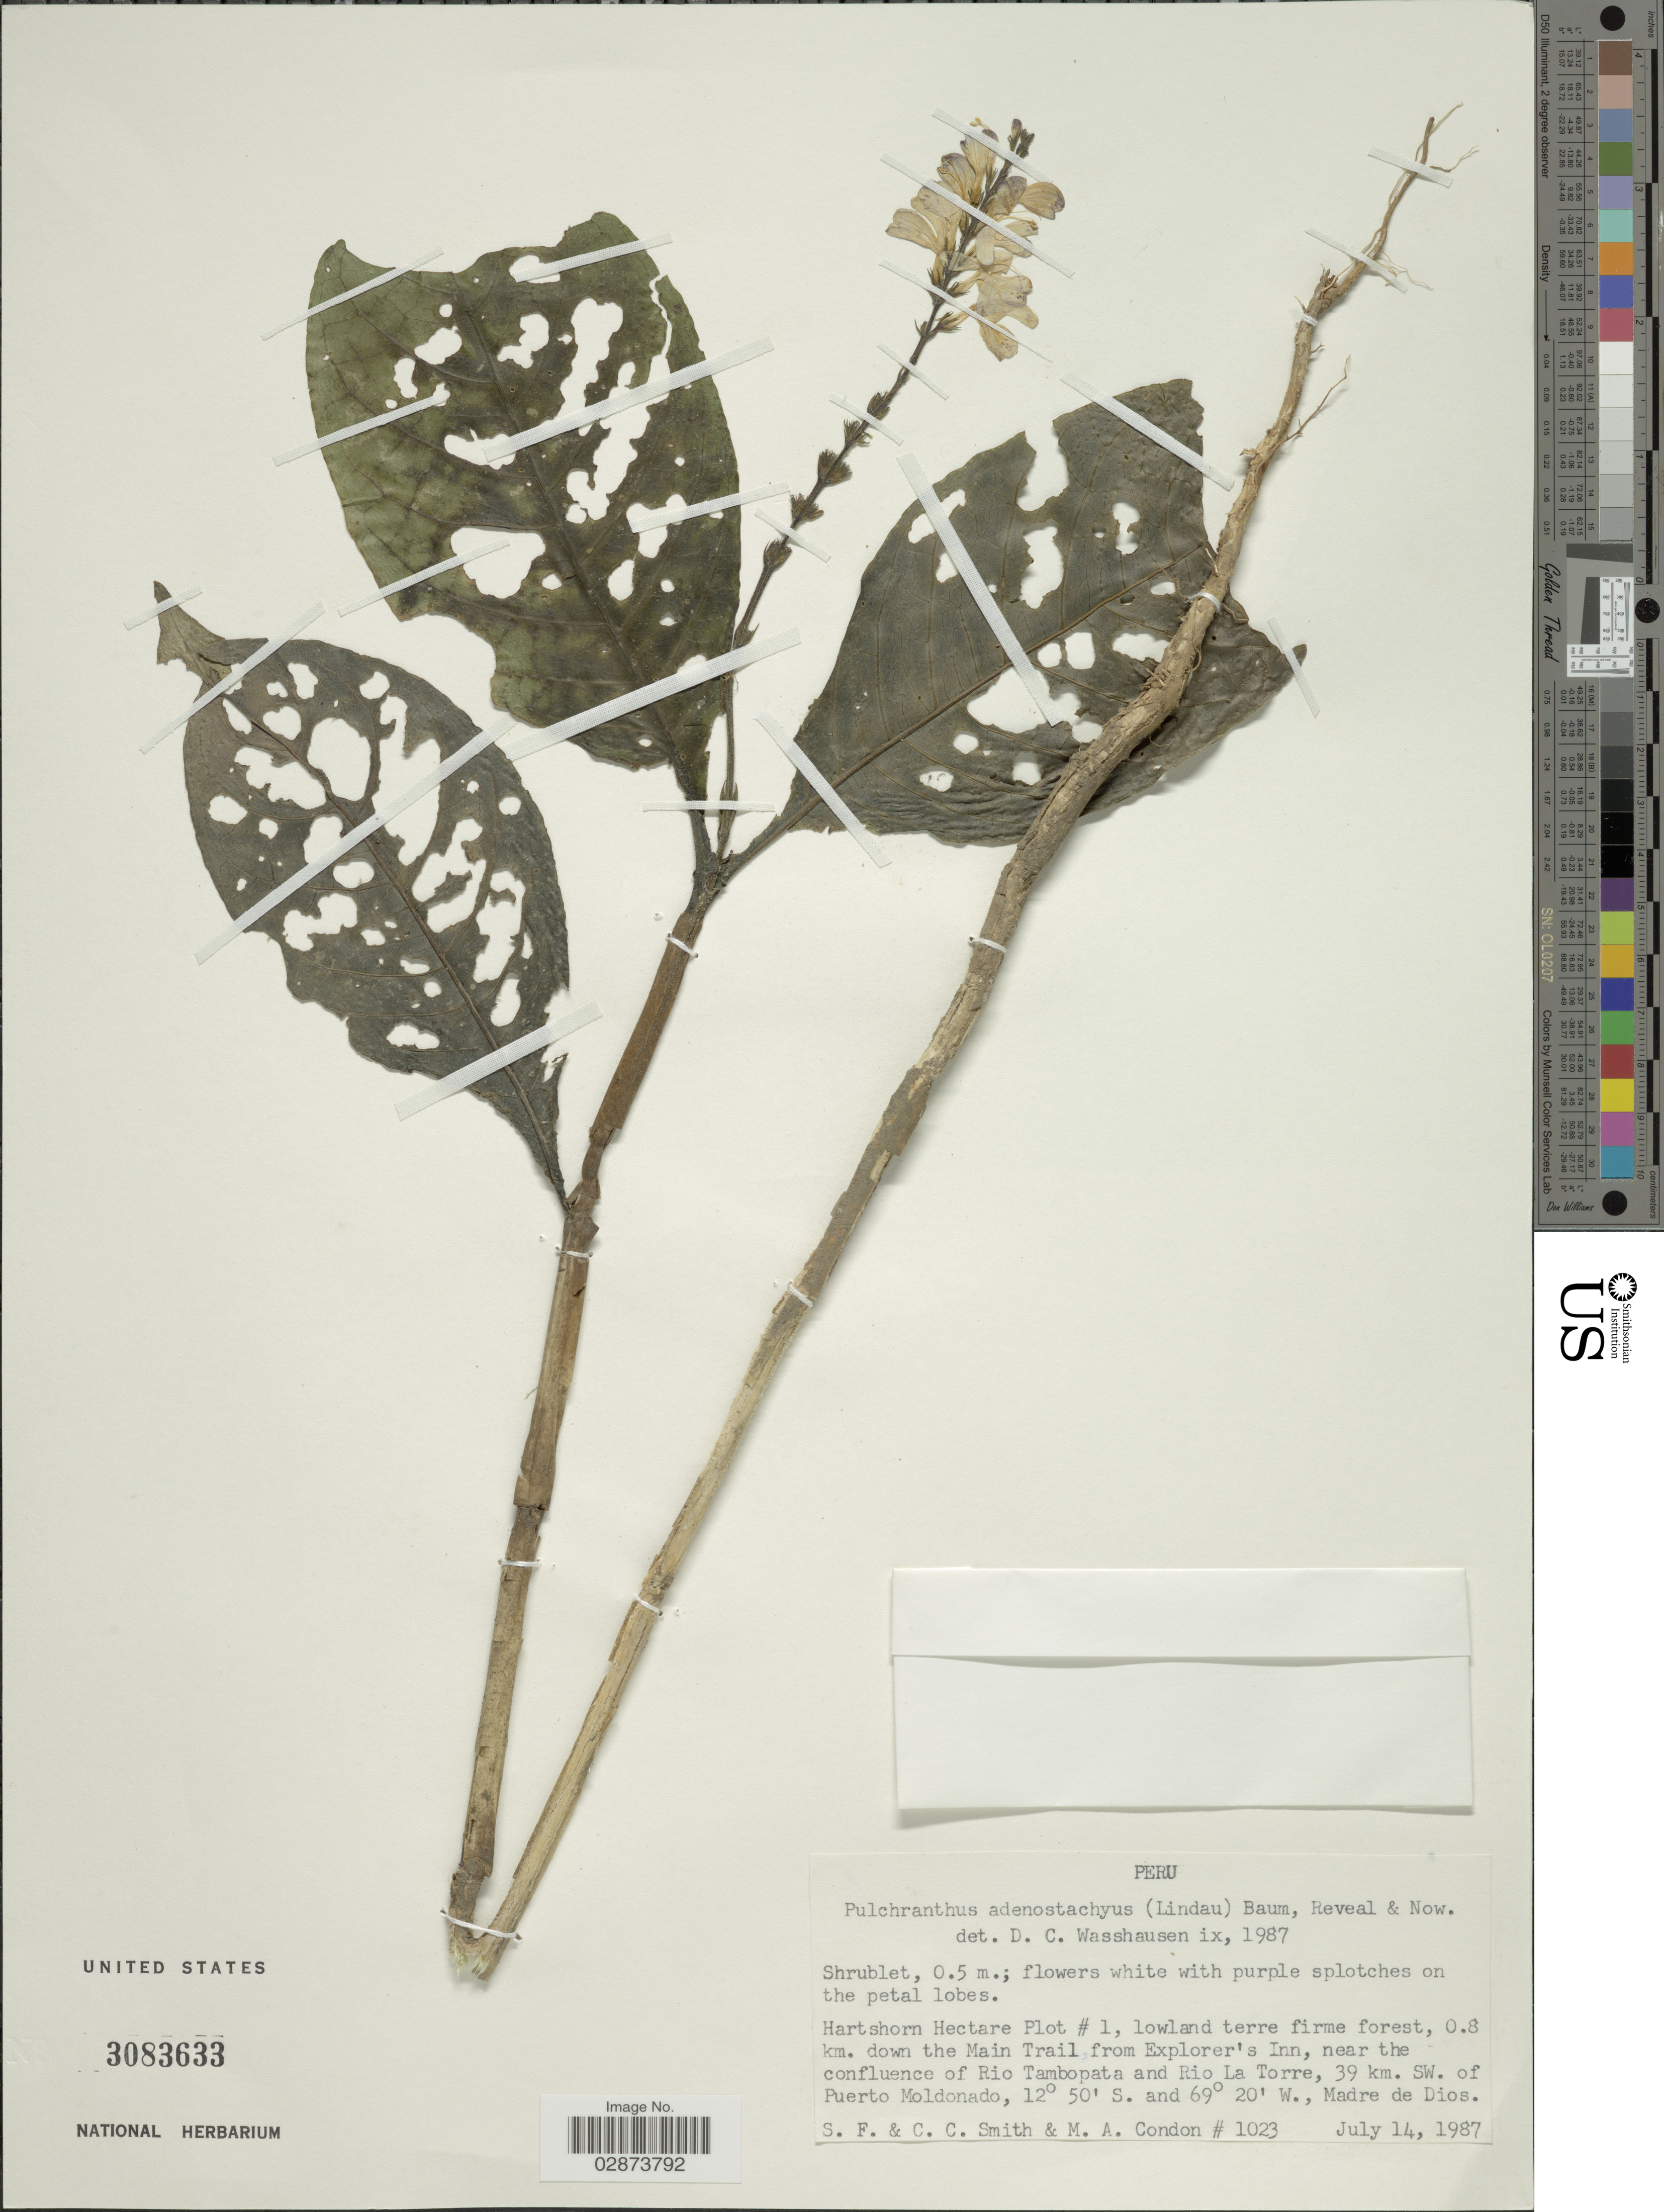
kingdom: Plantae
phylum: Tracheophyta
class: Magnoliopsida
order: Lamiales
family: Acanthaceae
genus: Pulchranthus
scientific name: Pulchranthus adenostachyus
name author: (Lindau) V.M. Baum et al.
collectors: S.F. Smith, C. C. Smith & M. Condon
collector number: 1023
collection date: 1987-07-14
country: Peru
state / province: Madre de Dios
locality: Hartshorn Hectare Plot # 1, lowland terre firme forest, 0.8 km. down the Main Trail from Explorer's Inn, near the confluence of Rio Tambopata and Rio La Torre, 39 km. SW. of Puerto Moldonado.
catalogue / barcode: US 3083633